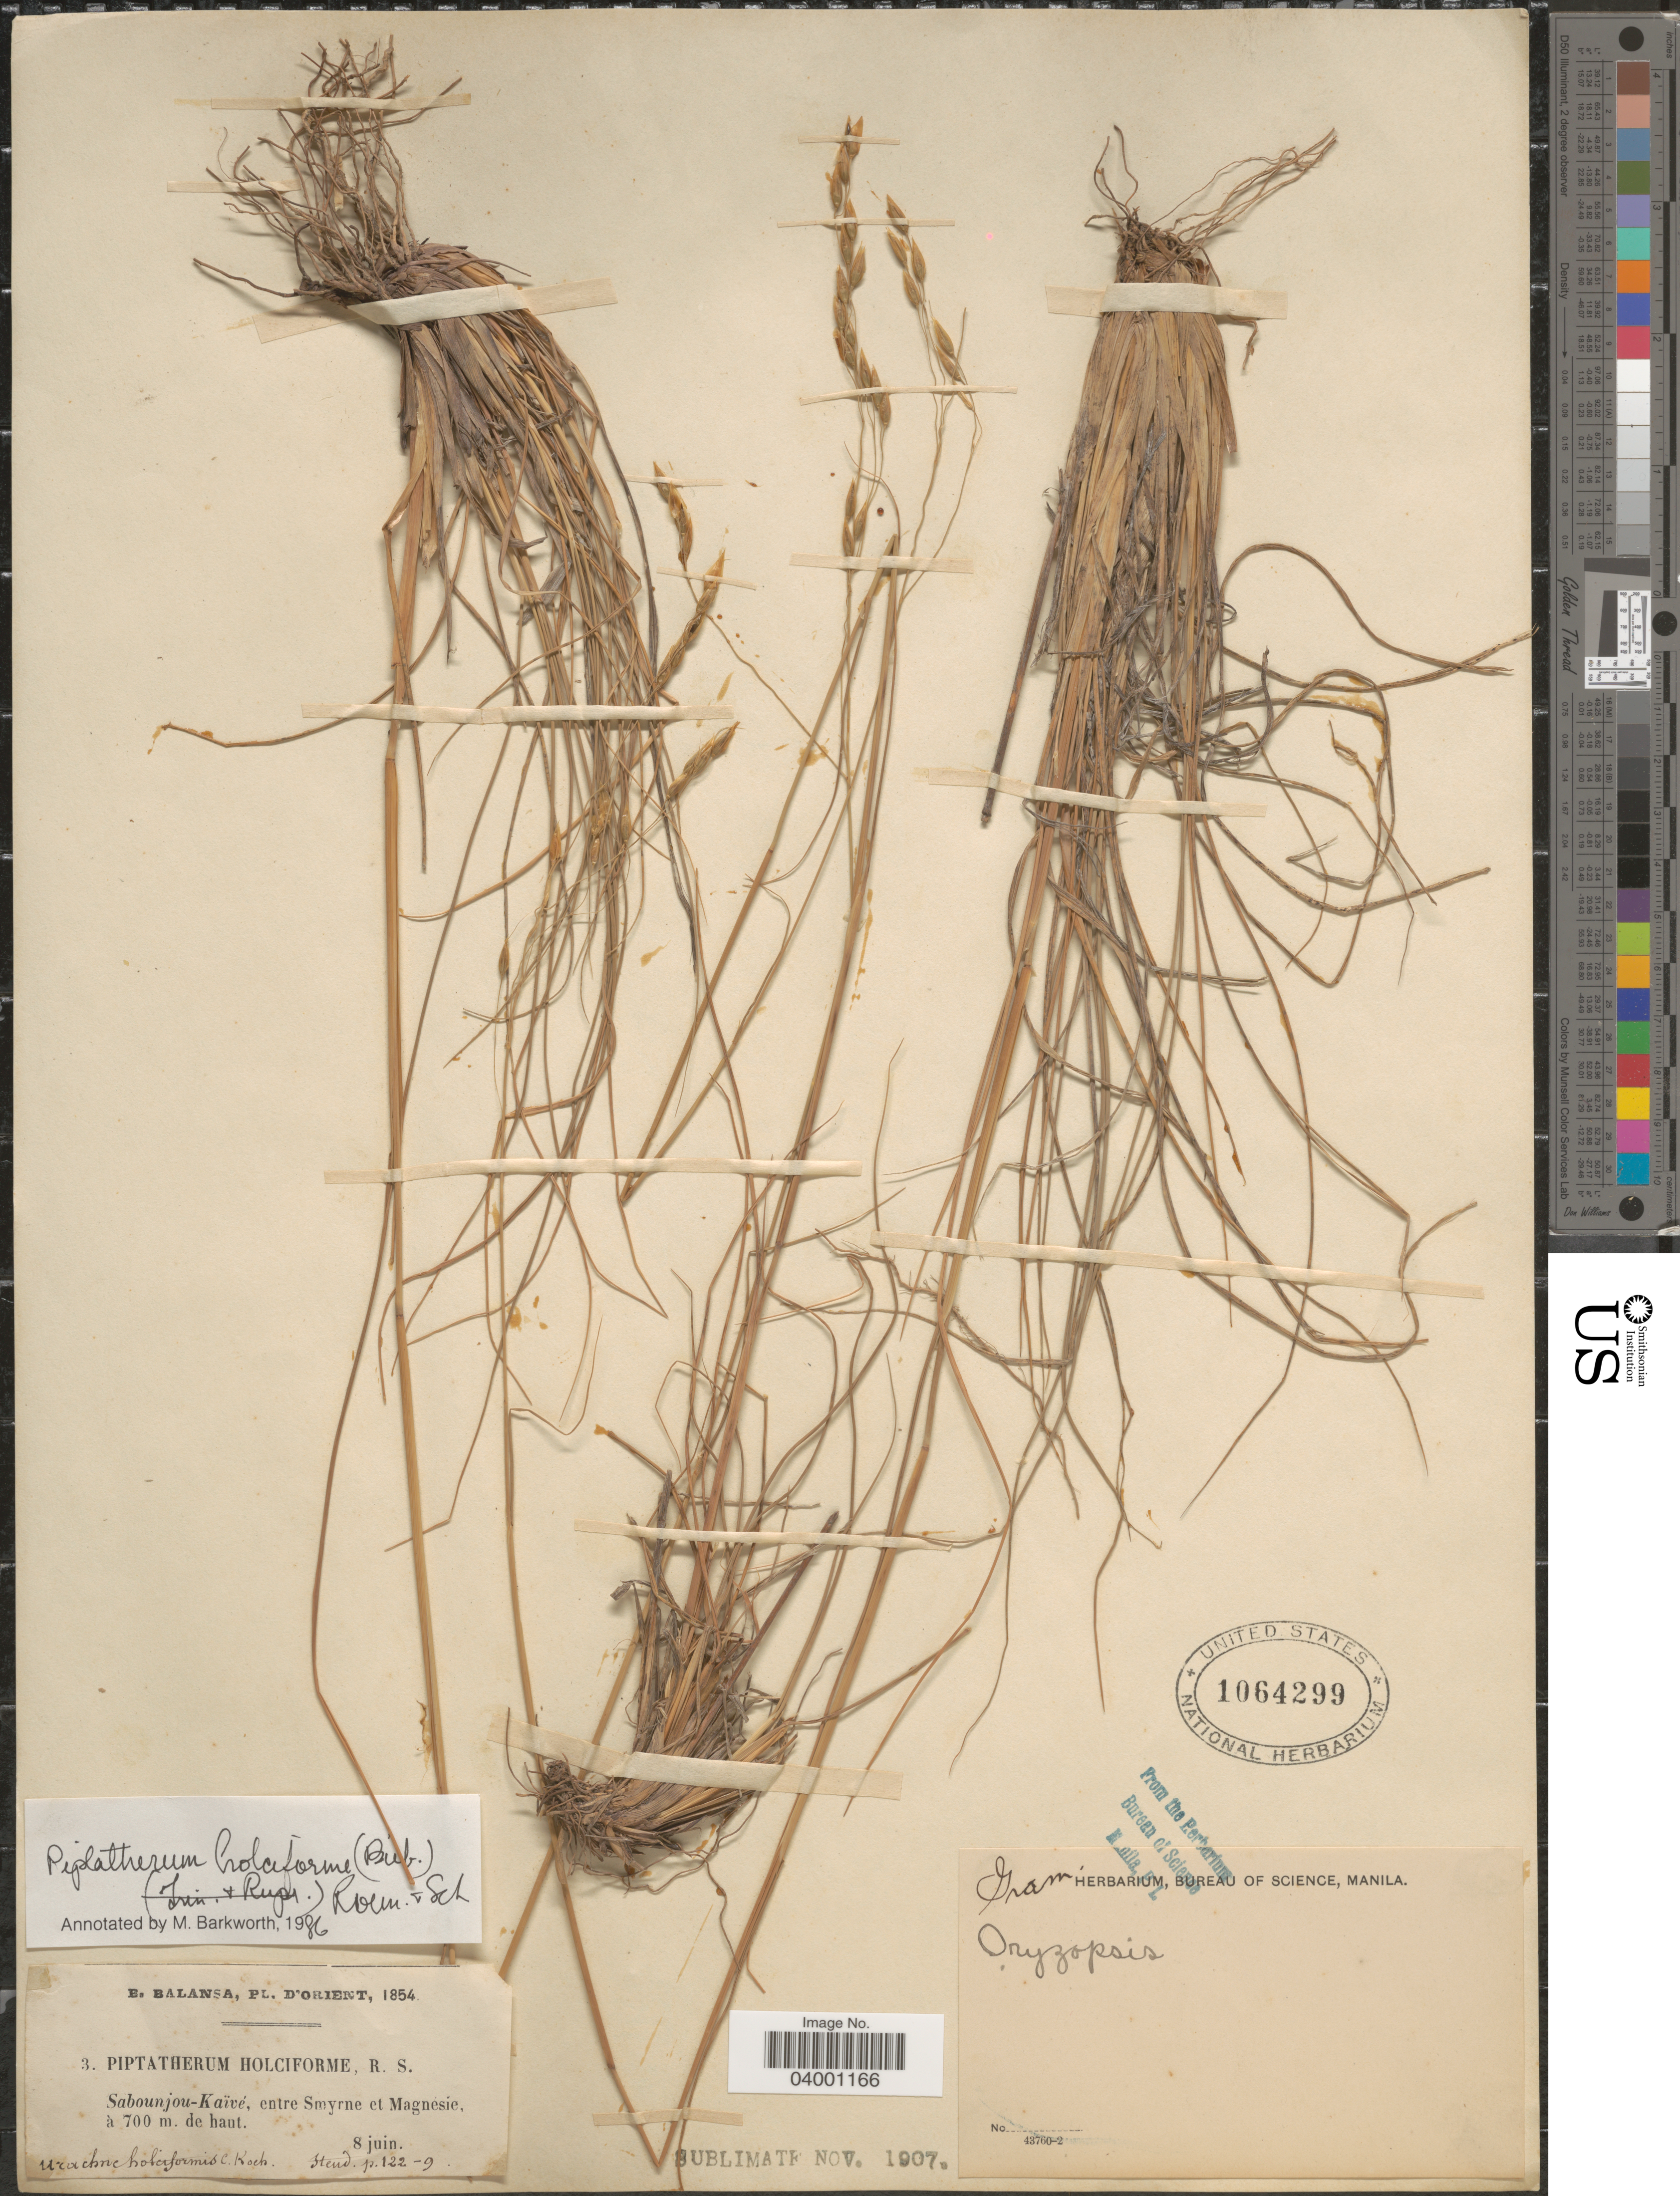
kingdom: Plantae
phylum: Tracheophyta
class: Liliopsida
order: Poales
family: Poaceae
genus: Piptatherum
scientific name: Piptatherum holciforme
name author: (M. Bieb.) Roem. & Schult.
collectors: B. Balansa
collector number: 3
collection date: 1854-06-08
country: Turkey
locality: D'Orient. Sabounjou-Kaïvé, entre Smyrne et Magnesie.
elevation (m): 700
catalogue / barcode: US 1064299